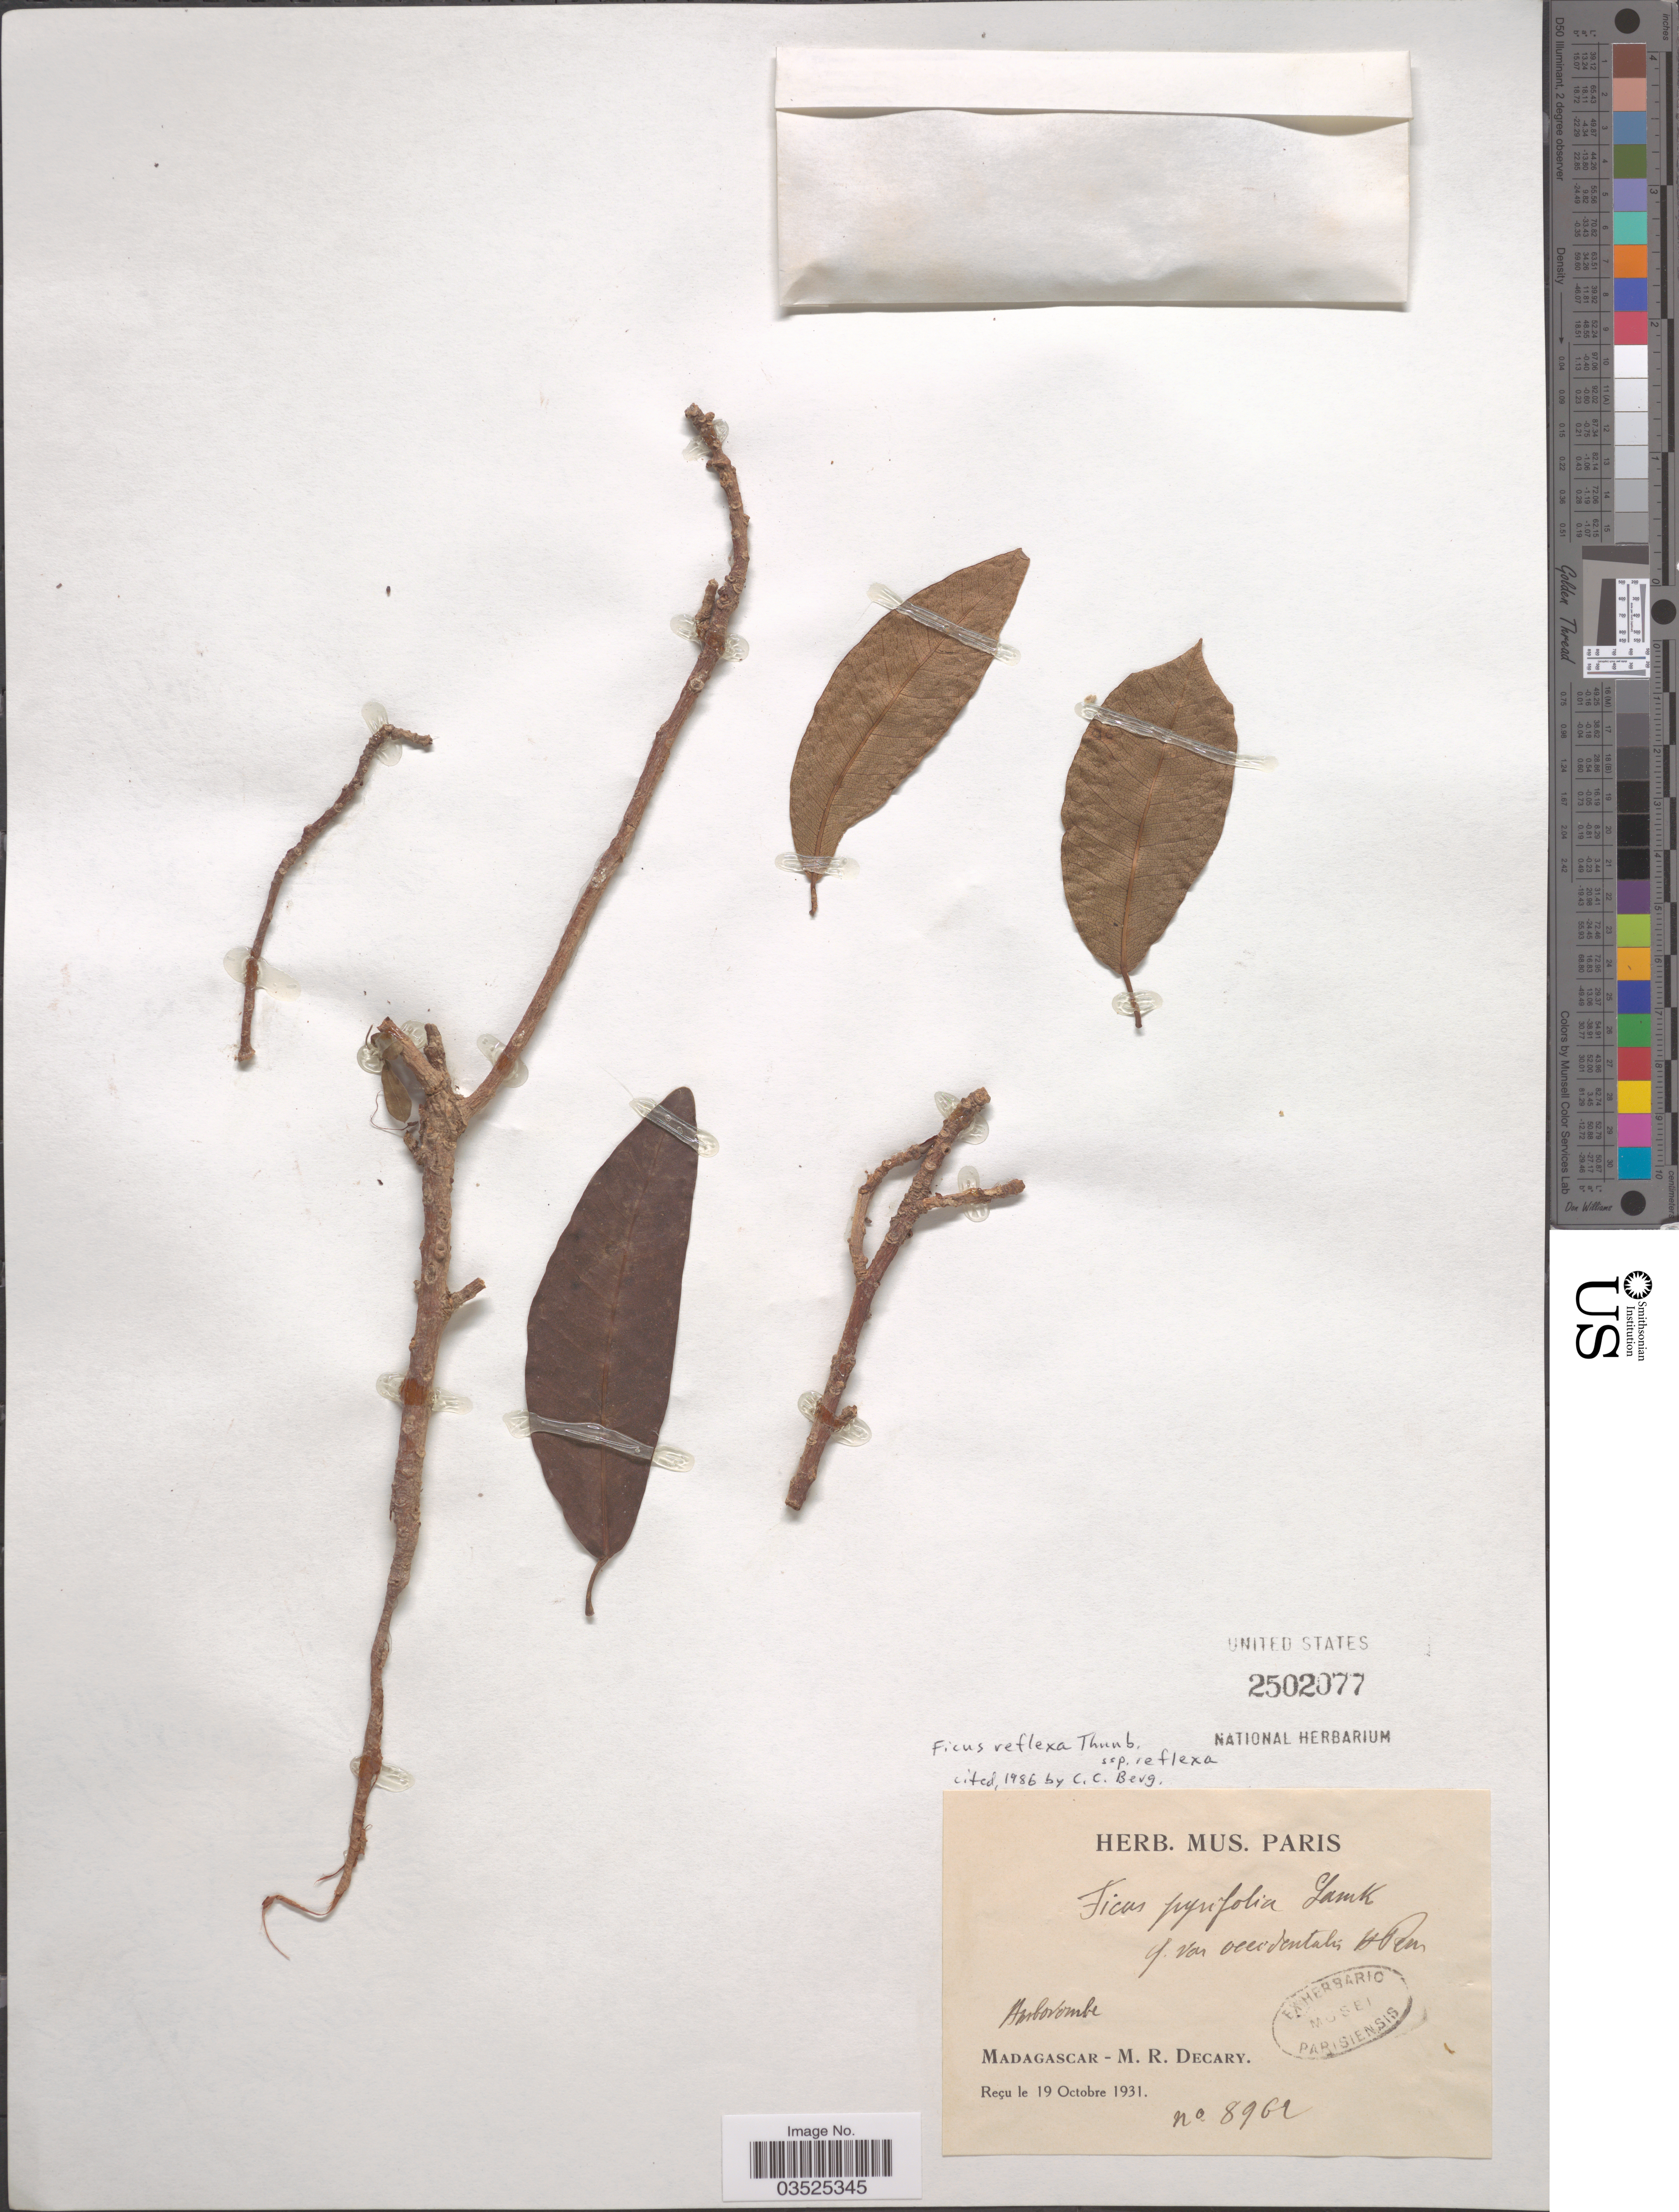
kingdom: Plantae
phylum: Tracheophyta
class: Magnoliopsida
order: Rosales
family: Moraceae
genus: Ficus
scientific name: Ficus reflexa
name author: Thunb.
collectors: R. Decary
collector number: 8962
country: Madagascar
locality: Ambovombe.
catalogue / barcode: US 2502077